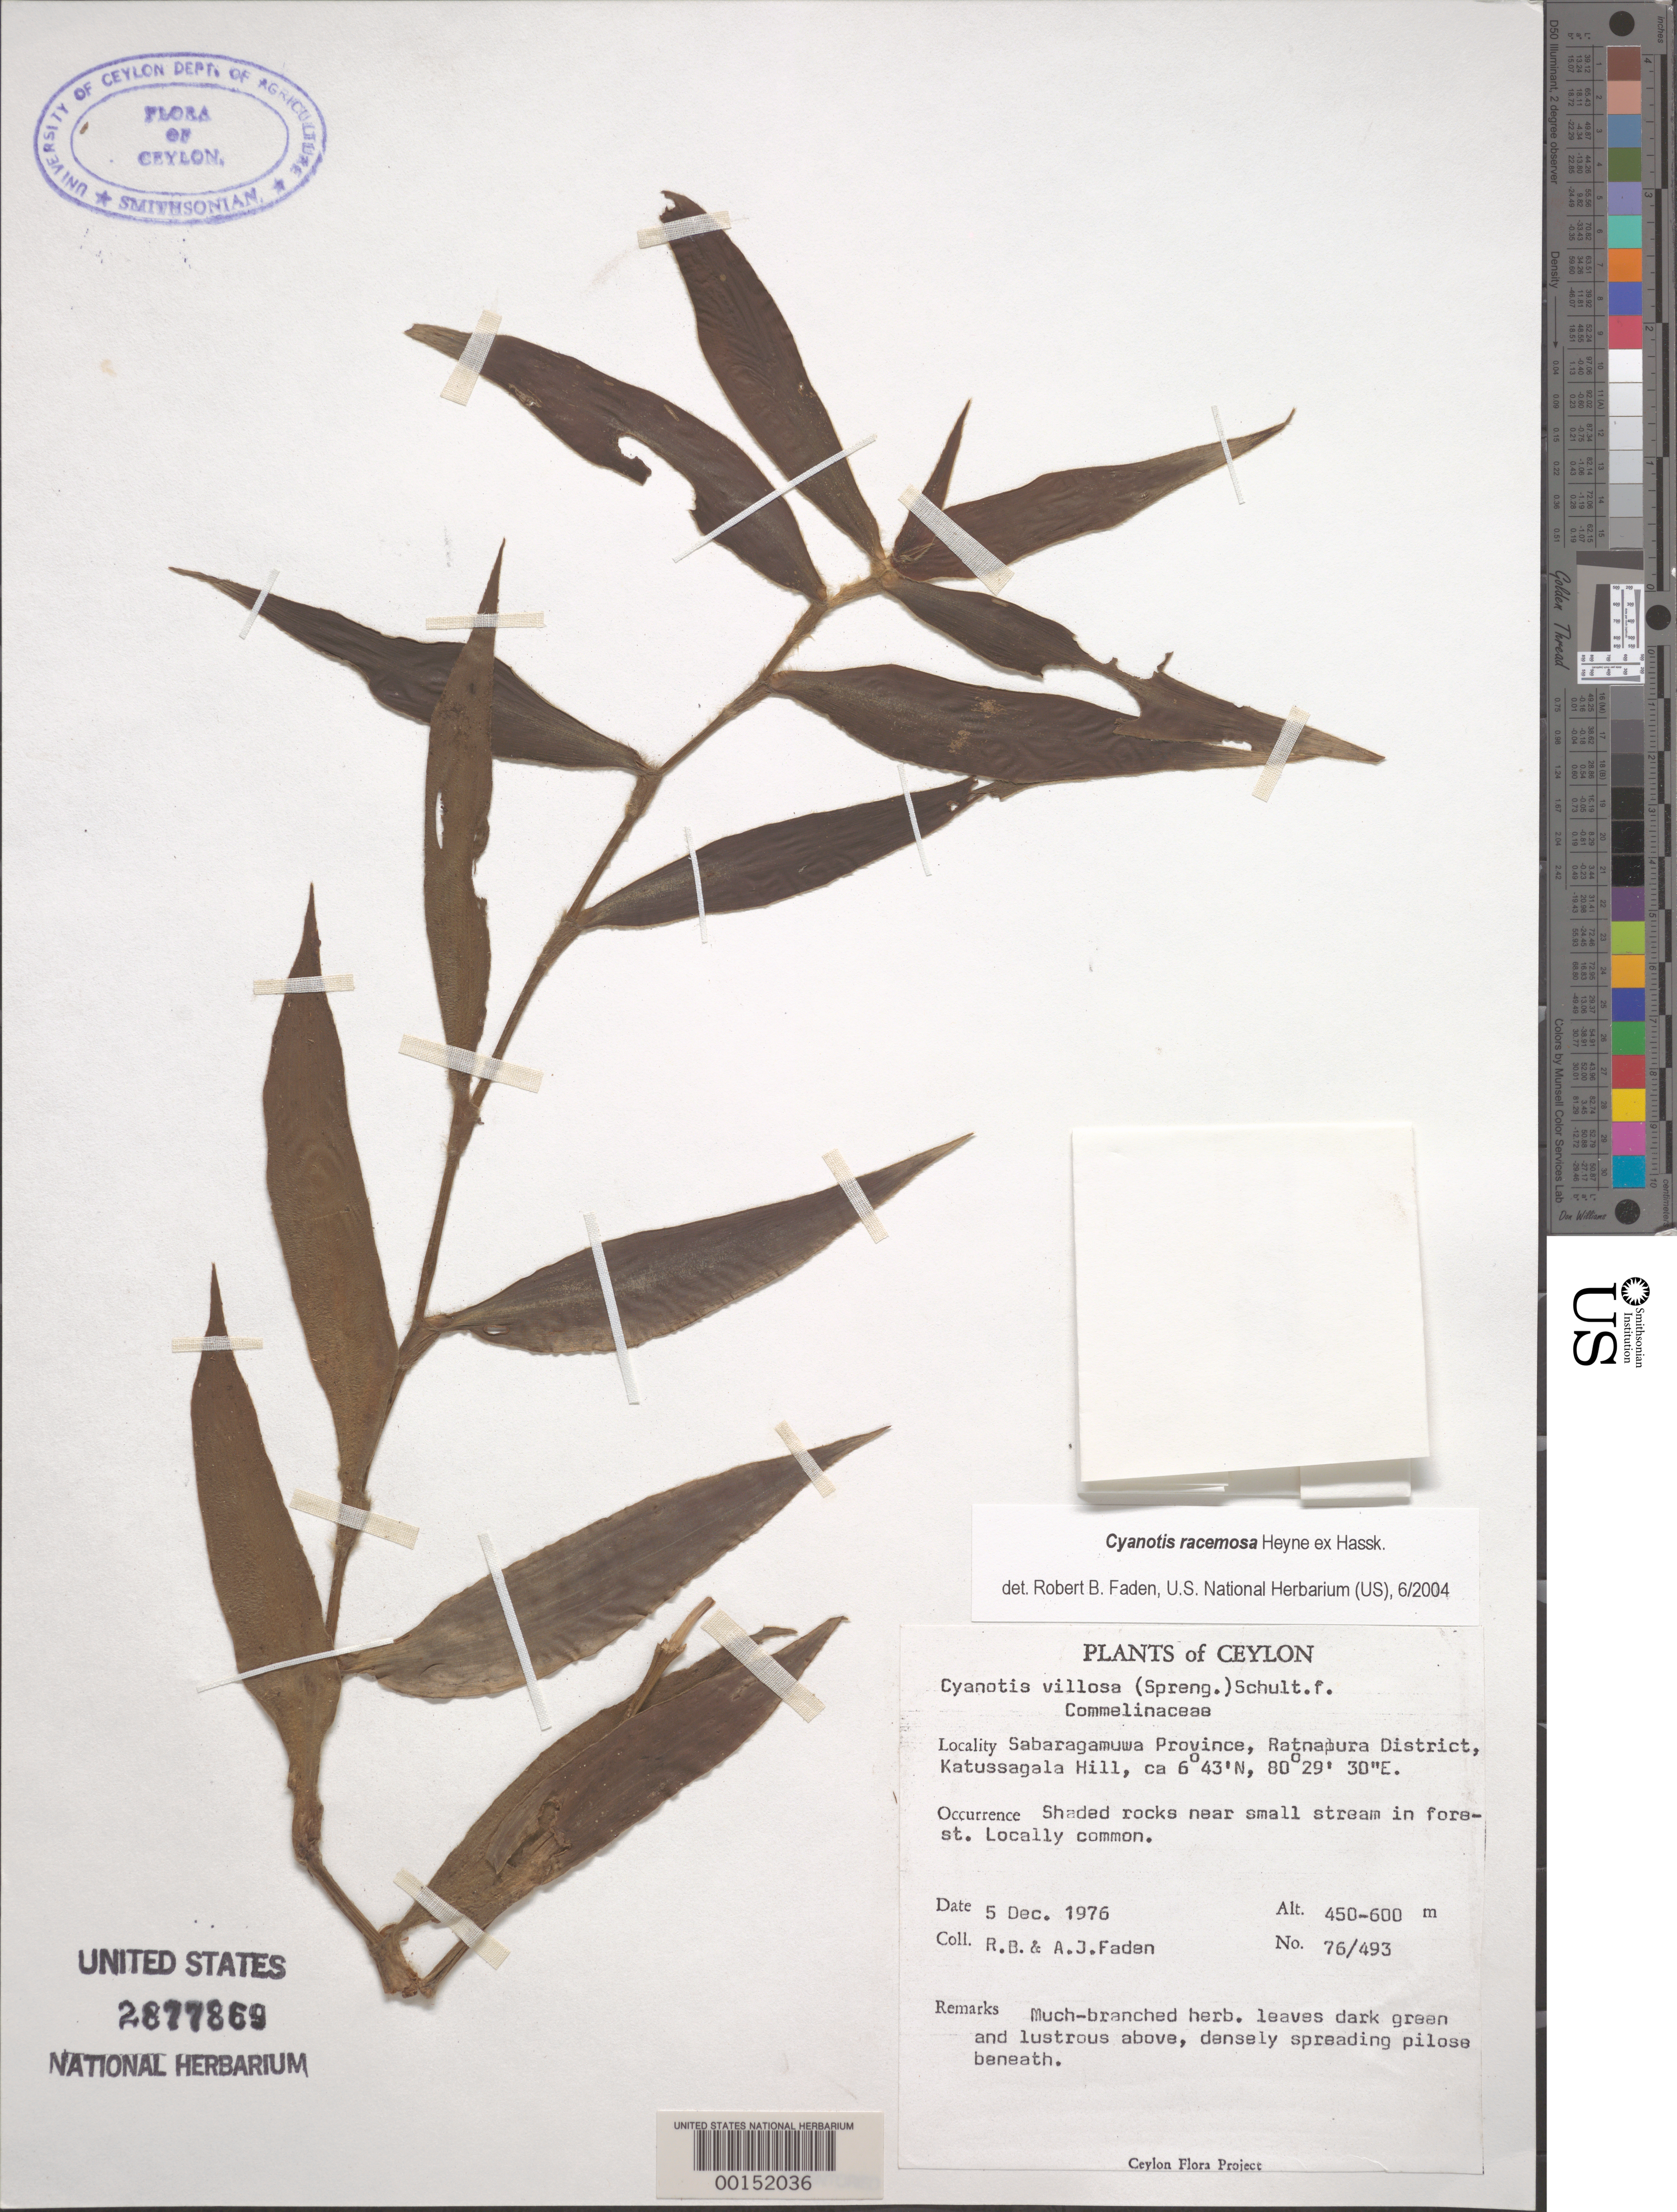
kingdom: Plantae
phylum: Tracheophyta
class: Liliopsida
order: Commelinales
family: Commelinaceae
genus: Cyanotis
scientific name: Cyanotis racemosa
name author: B. Heyne ex Hassk.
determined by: Faden, Robert B., (US), Smithsonian Institution - National Museum of Natural History (UNITED STATES)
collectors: R. B. Faden & A. J. Faden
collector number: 76/493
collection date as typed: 05 Dec 1976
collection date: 1976-12-05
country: Sri Lanka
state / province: Sabaragamuwa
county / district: Ratnapura Dist.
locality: Katussagala hill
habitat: Shaded rocks near stream; forest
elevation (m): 450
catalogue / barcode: US 2877869